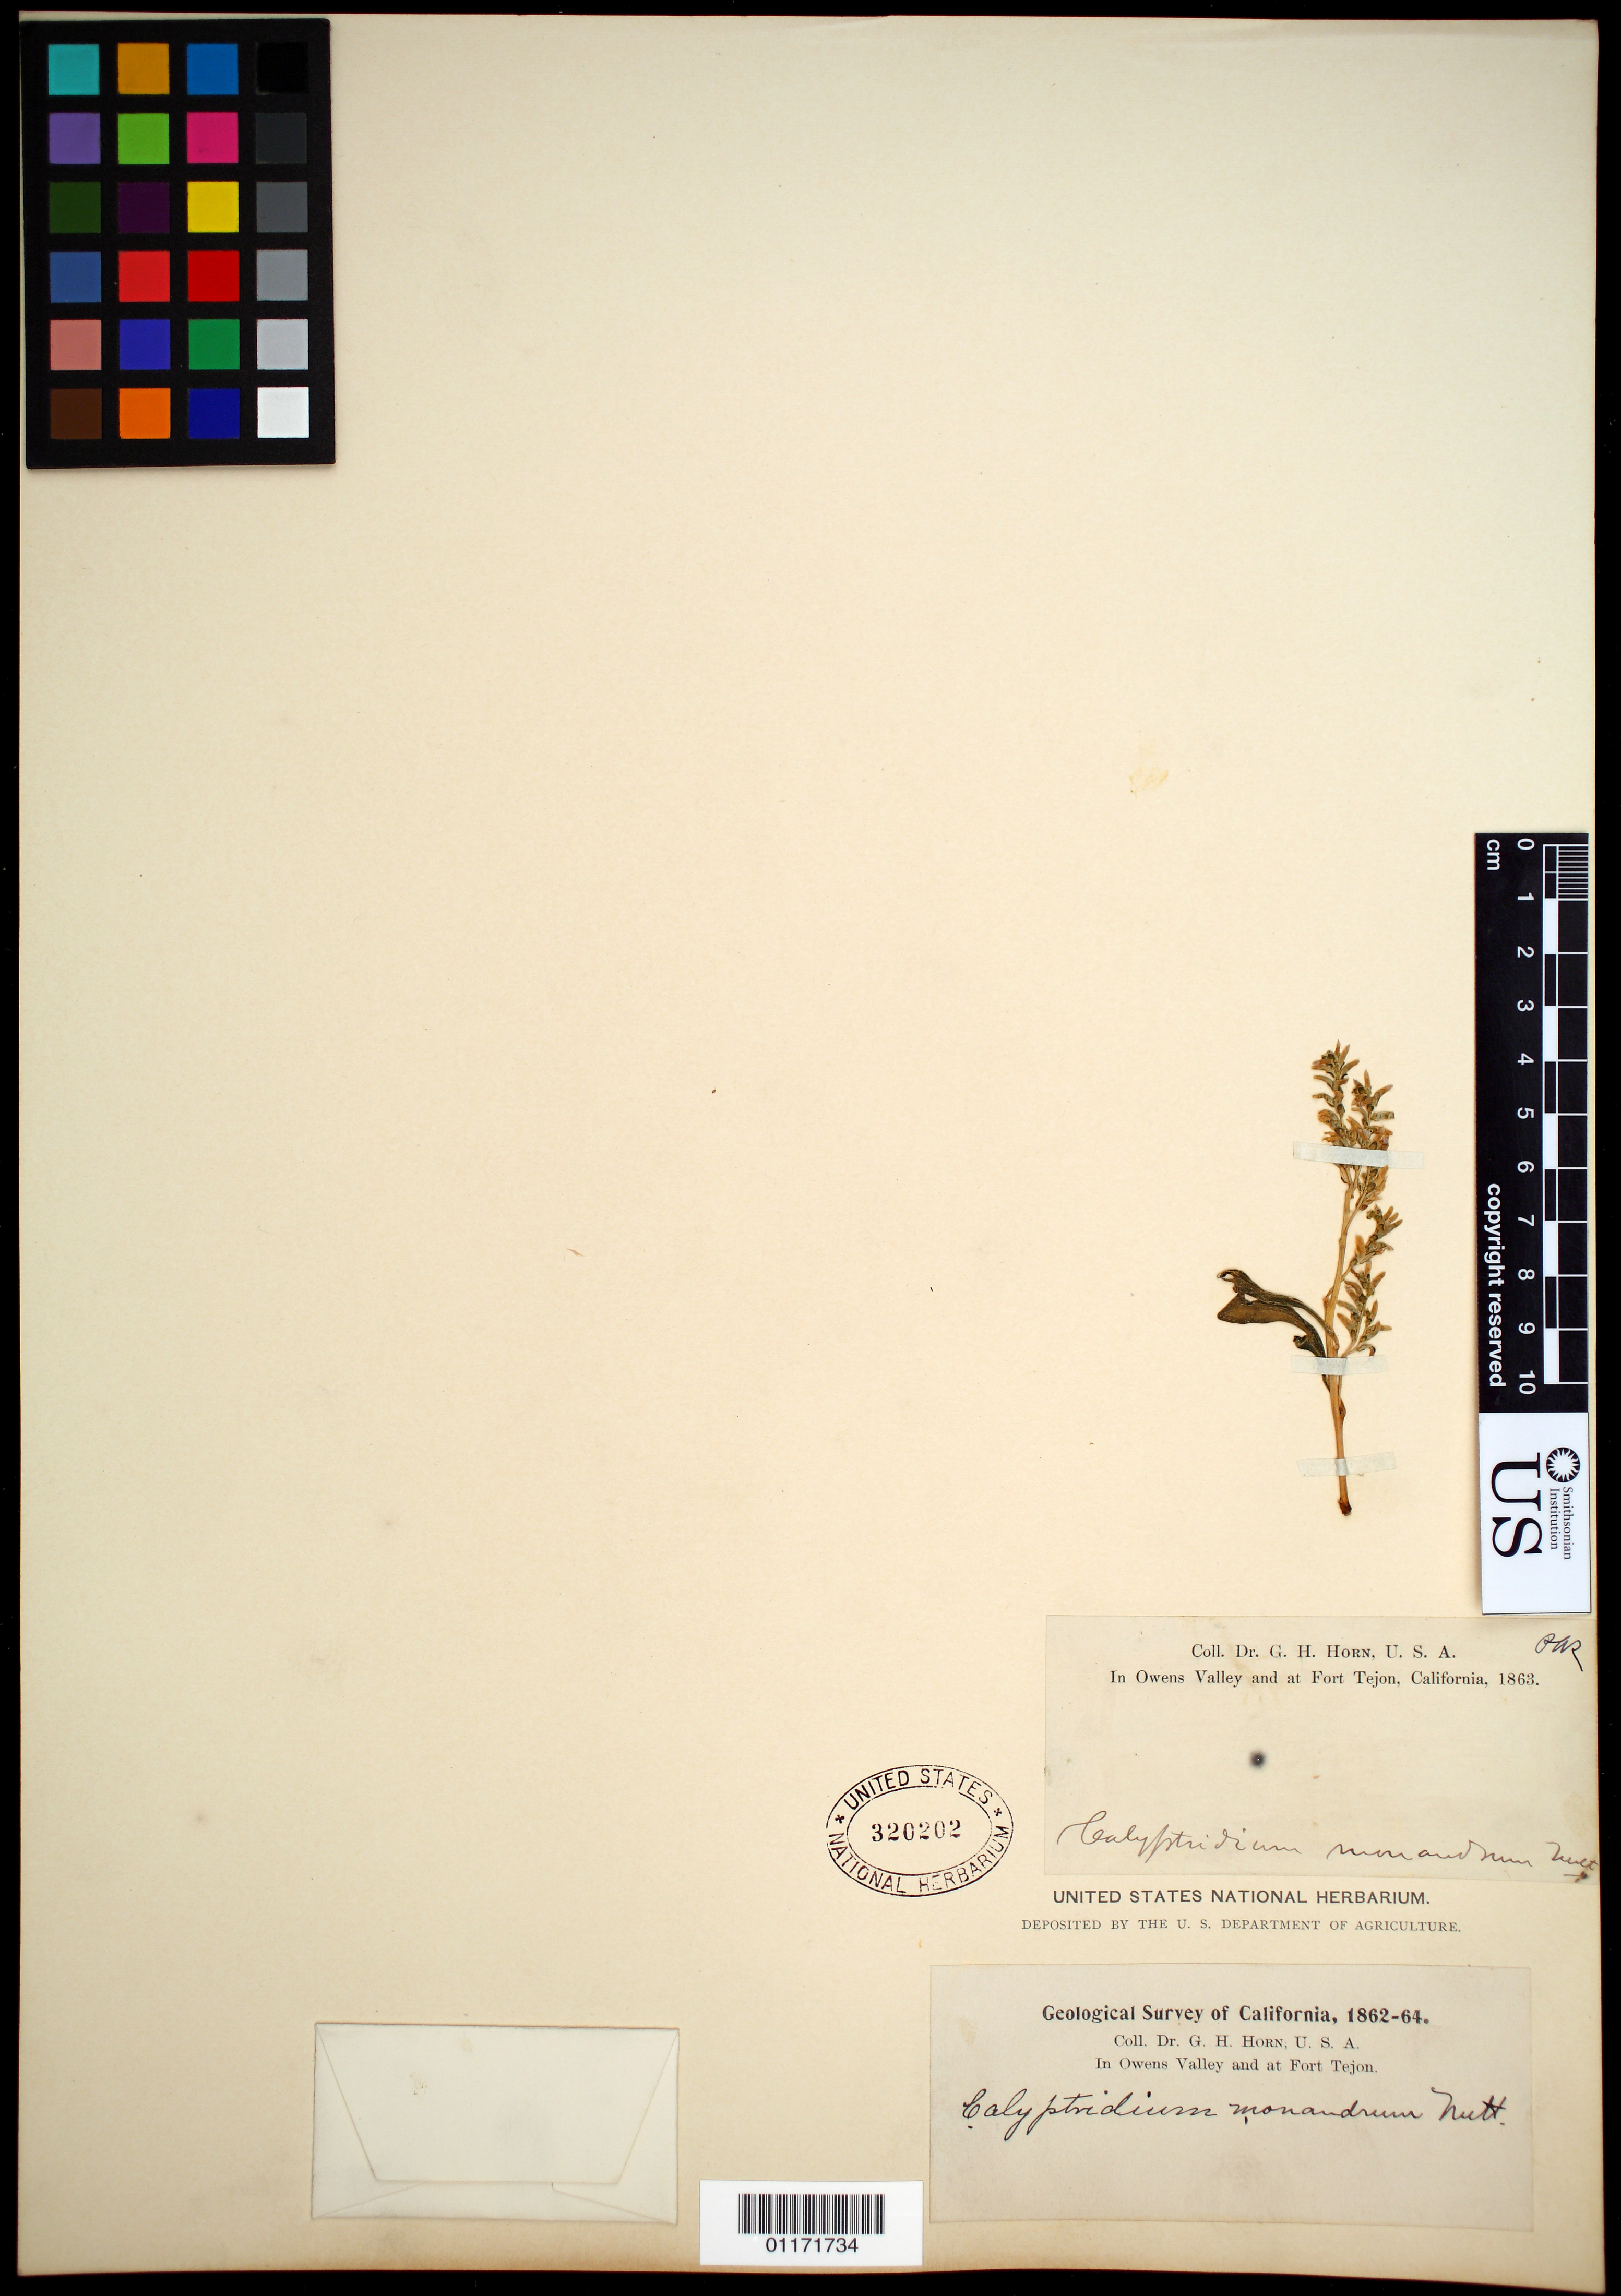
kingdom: Plantae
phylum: Tracheophyta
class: Magnoliopsida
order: Caryophyllales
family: Montiaceae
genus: Calyptridium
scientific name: Calyptridium monandrum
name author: (Nutt.) Nutt.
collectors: F. V. Coville & F. Funston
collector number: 1083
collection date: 1891-06-24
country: United States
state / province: California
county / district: Kern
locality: On the Kernville -Caliente road, about 1 mile southeast from Havilah.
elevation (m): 975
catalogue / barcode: US 10846